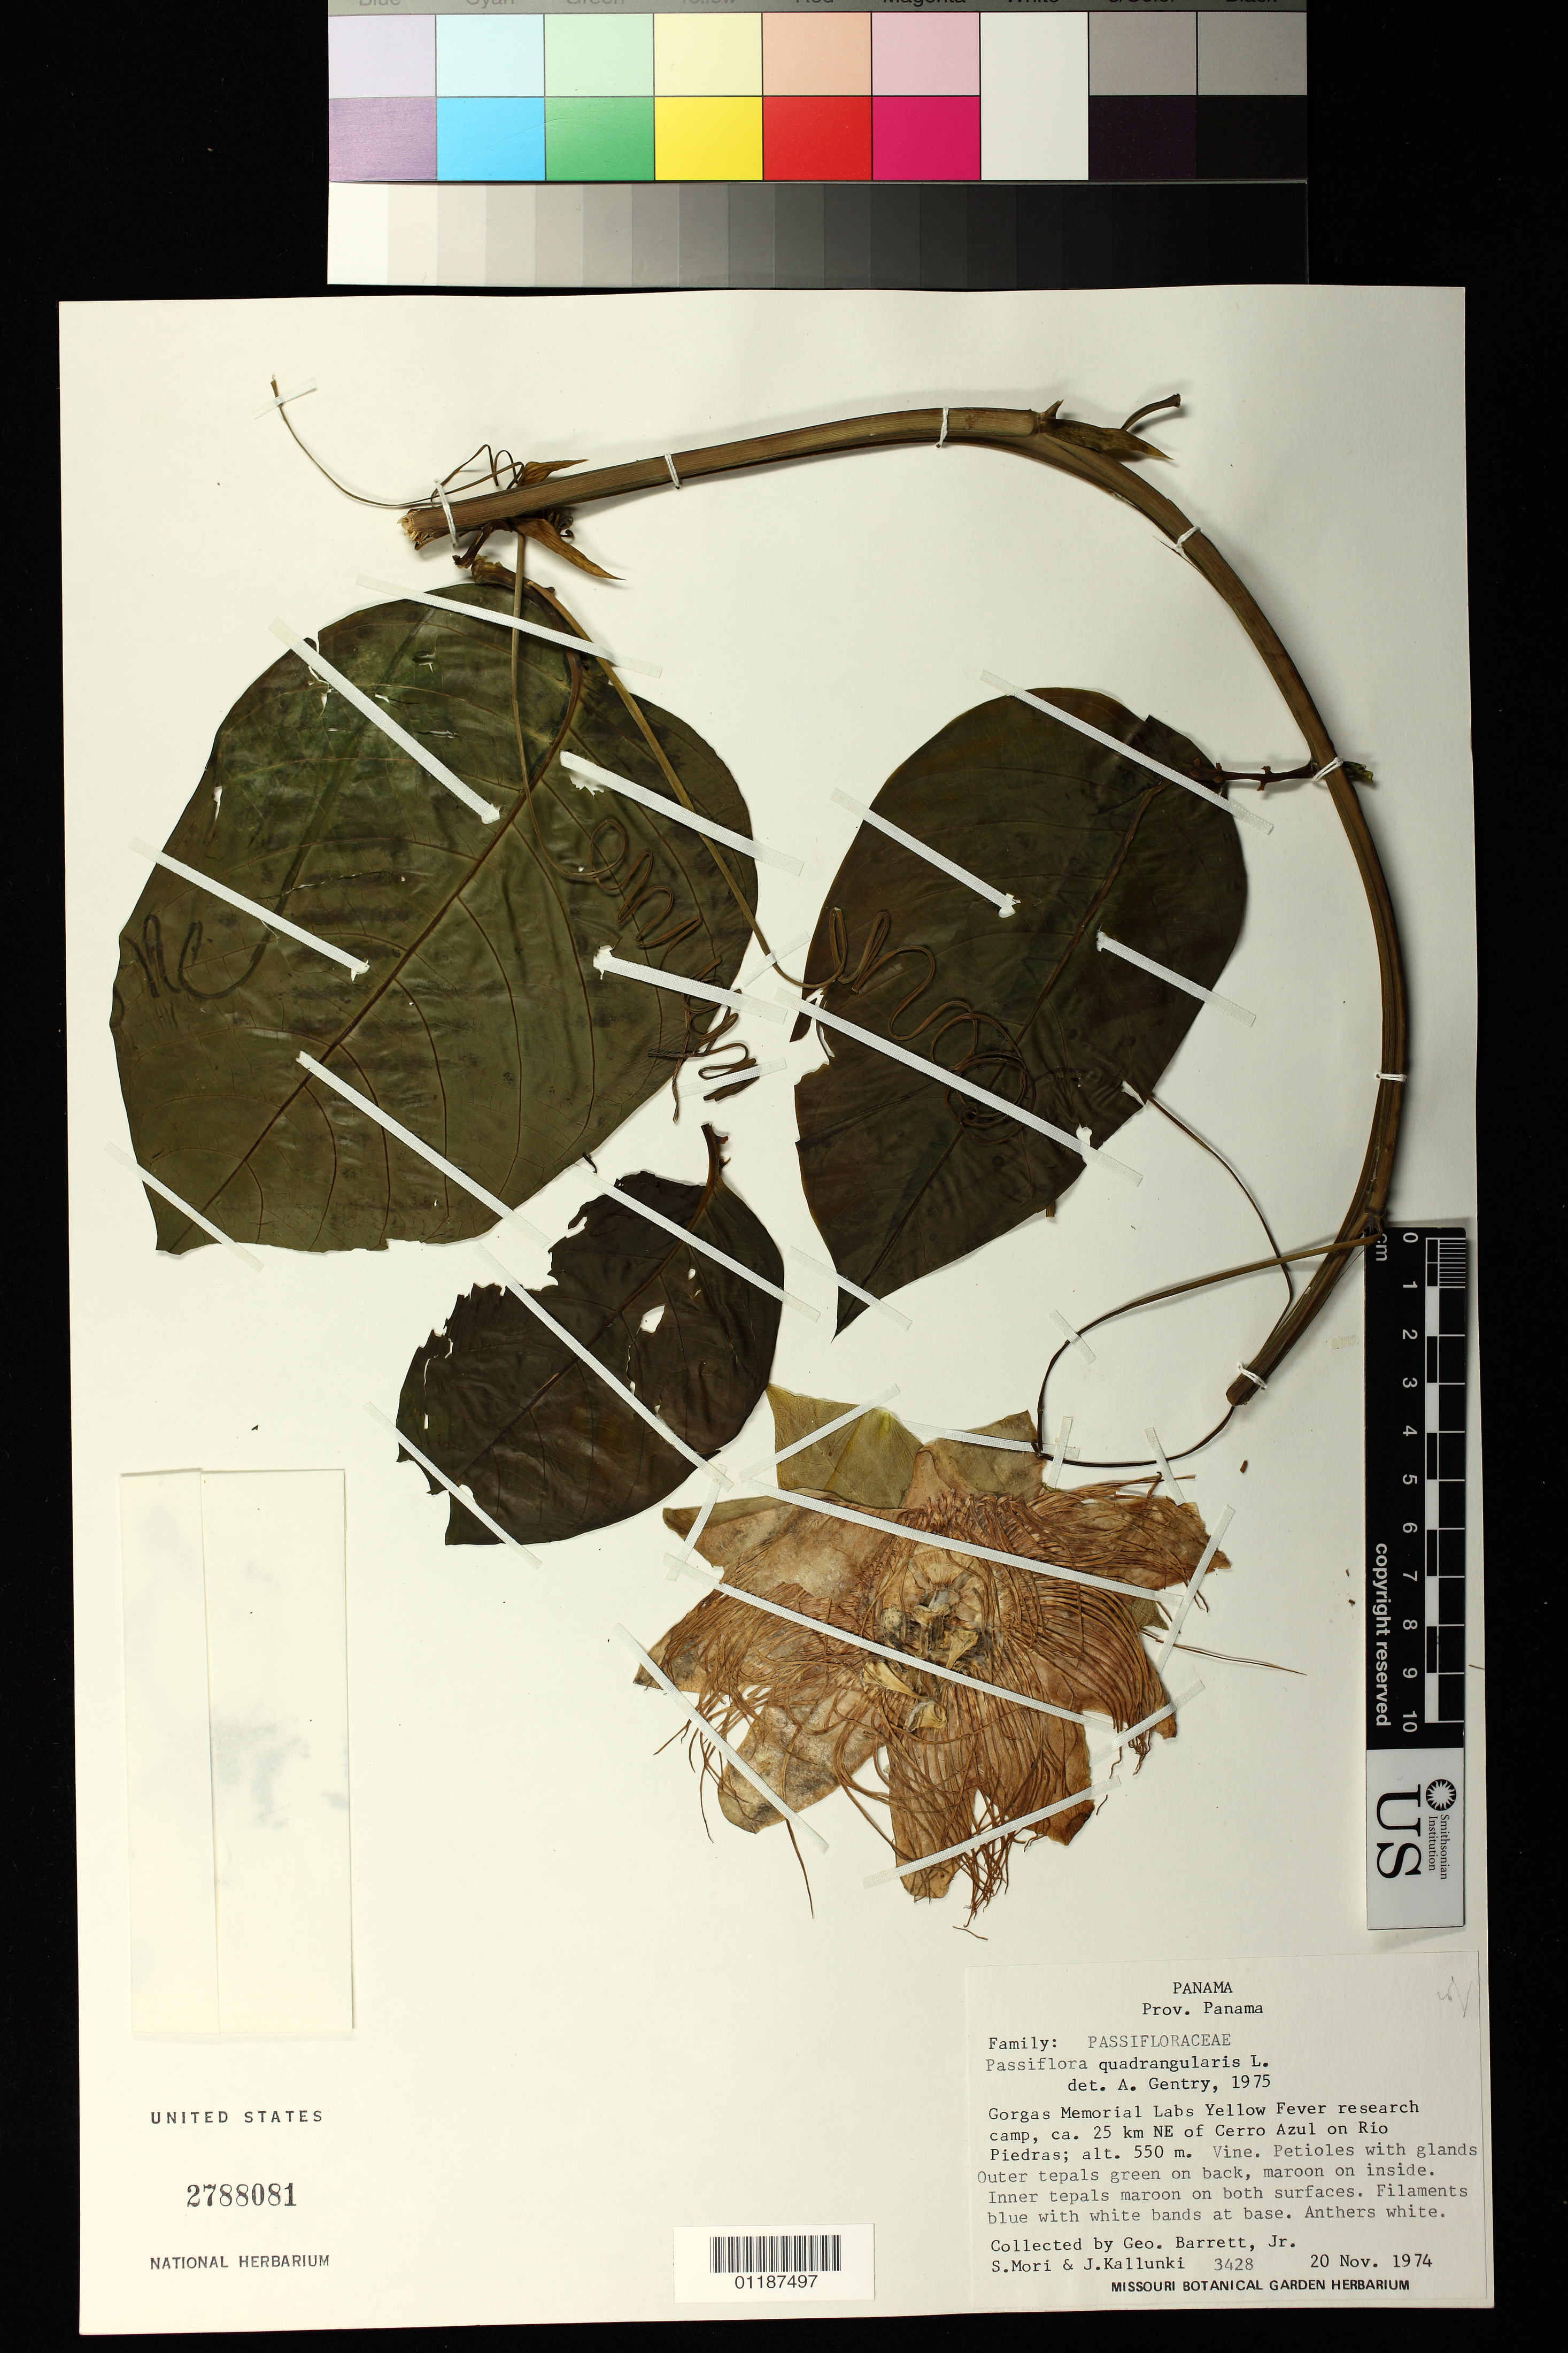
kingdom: Plantae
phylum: Tracheophyta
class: Magnoliopsida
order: Malpighiales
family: Passifloraceae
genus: Passiflora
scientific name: Passiflora quadrangularis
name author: L.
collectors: G. Barrett, S. Mori & J. Kallunki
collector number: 3428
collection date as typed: Nov 20 1974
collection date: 1974-11-20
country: Panama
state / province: Panamá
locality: Gorgas Memorial Labs Yellow Fever research camp, ca. 25 km NE of Cerro Azul on Rio Piedras.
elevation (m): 550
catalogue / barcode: US 2788081